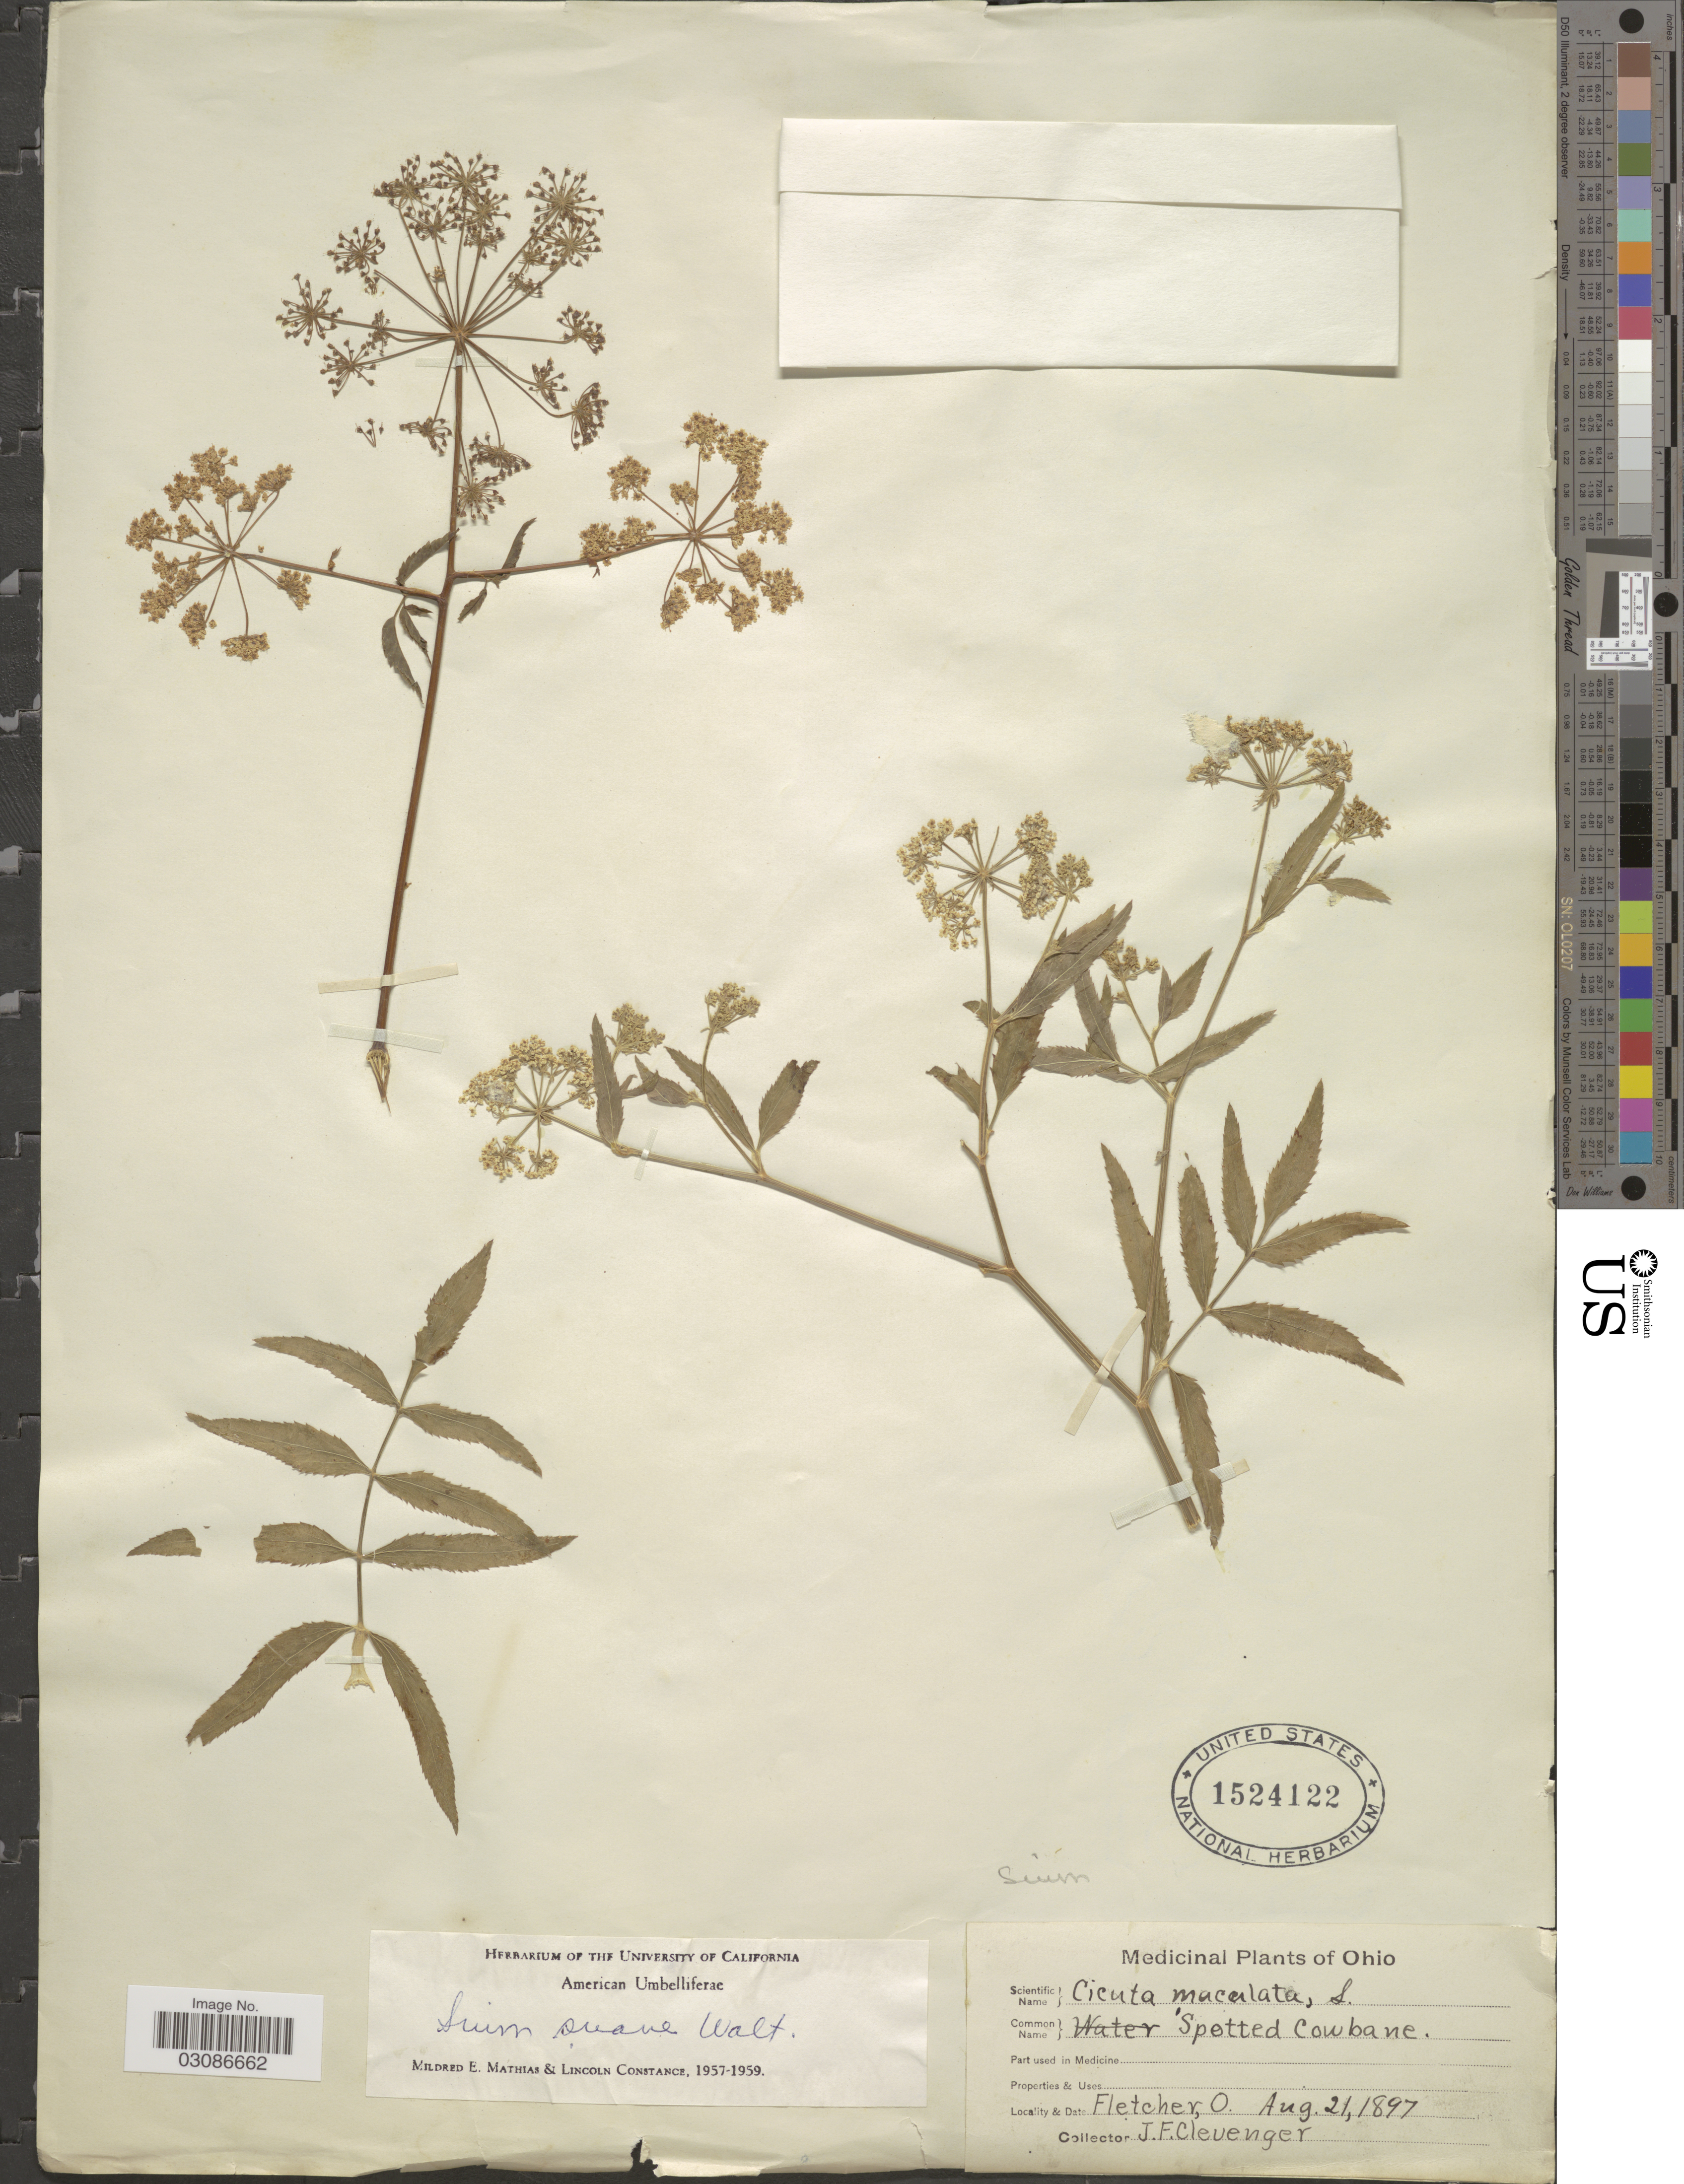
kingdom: Plantae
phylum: Tracheophyta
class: Magnoliopsida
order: Apiales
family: Apiaceae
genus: Sium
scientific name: Sium suave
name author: Walter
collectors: O. Fletcher & J. F. Clevenger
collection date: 1897-08-21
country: United States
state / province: Ohio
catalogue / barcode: US 1524122